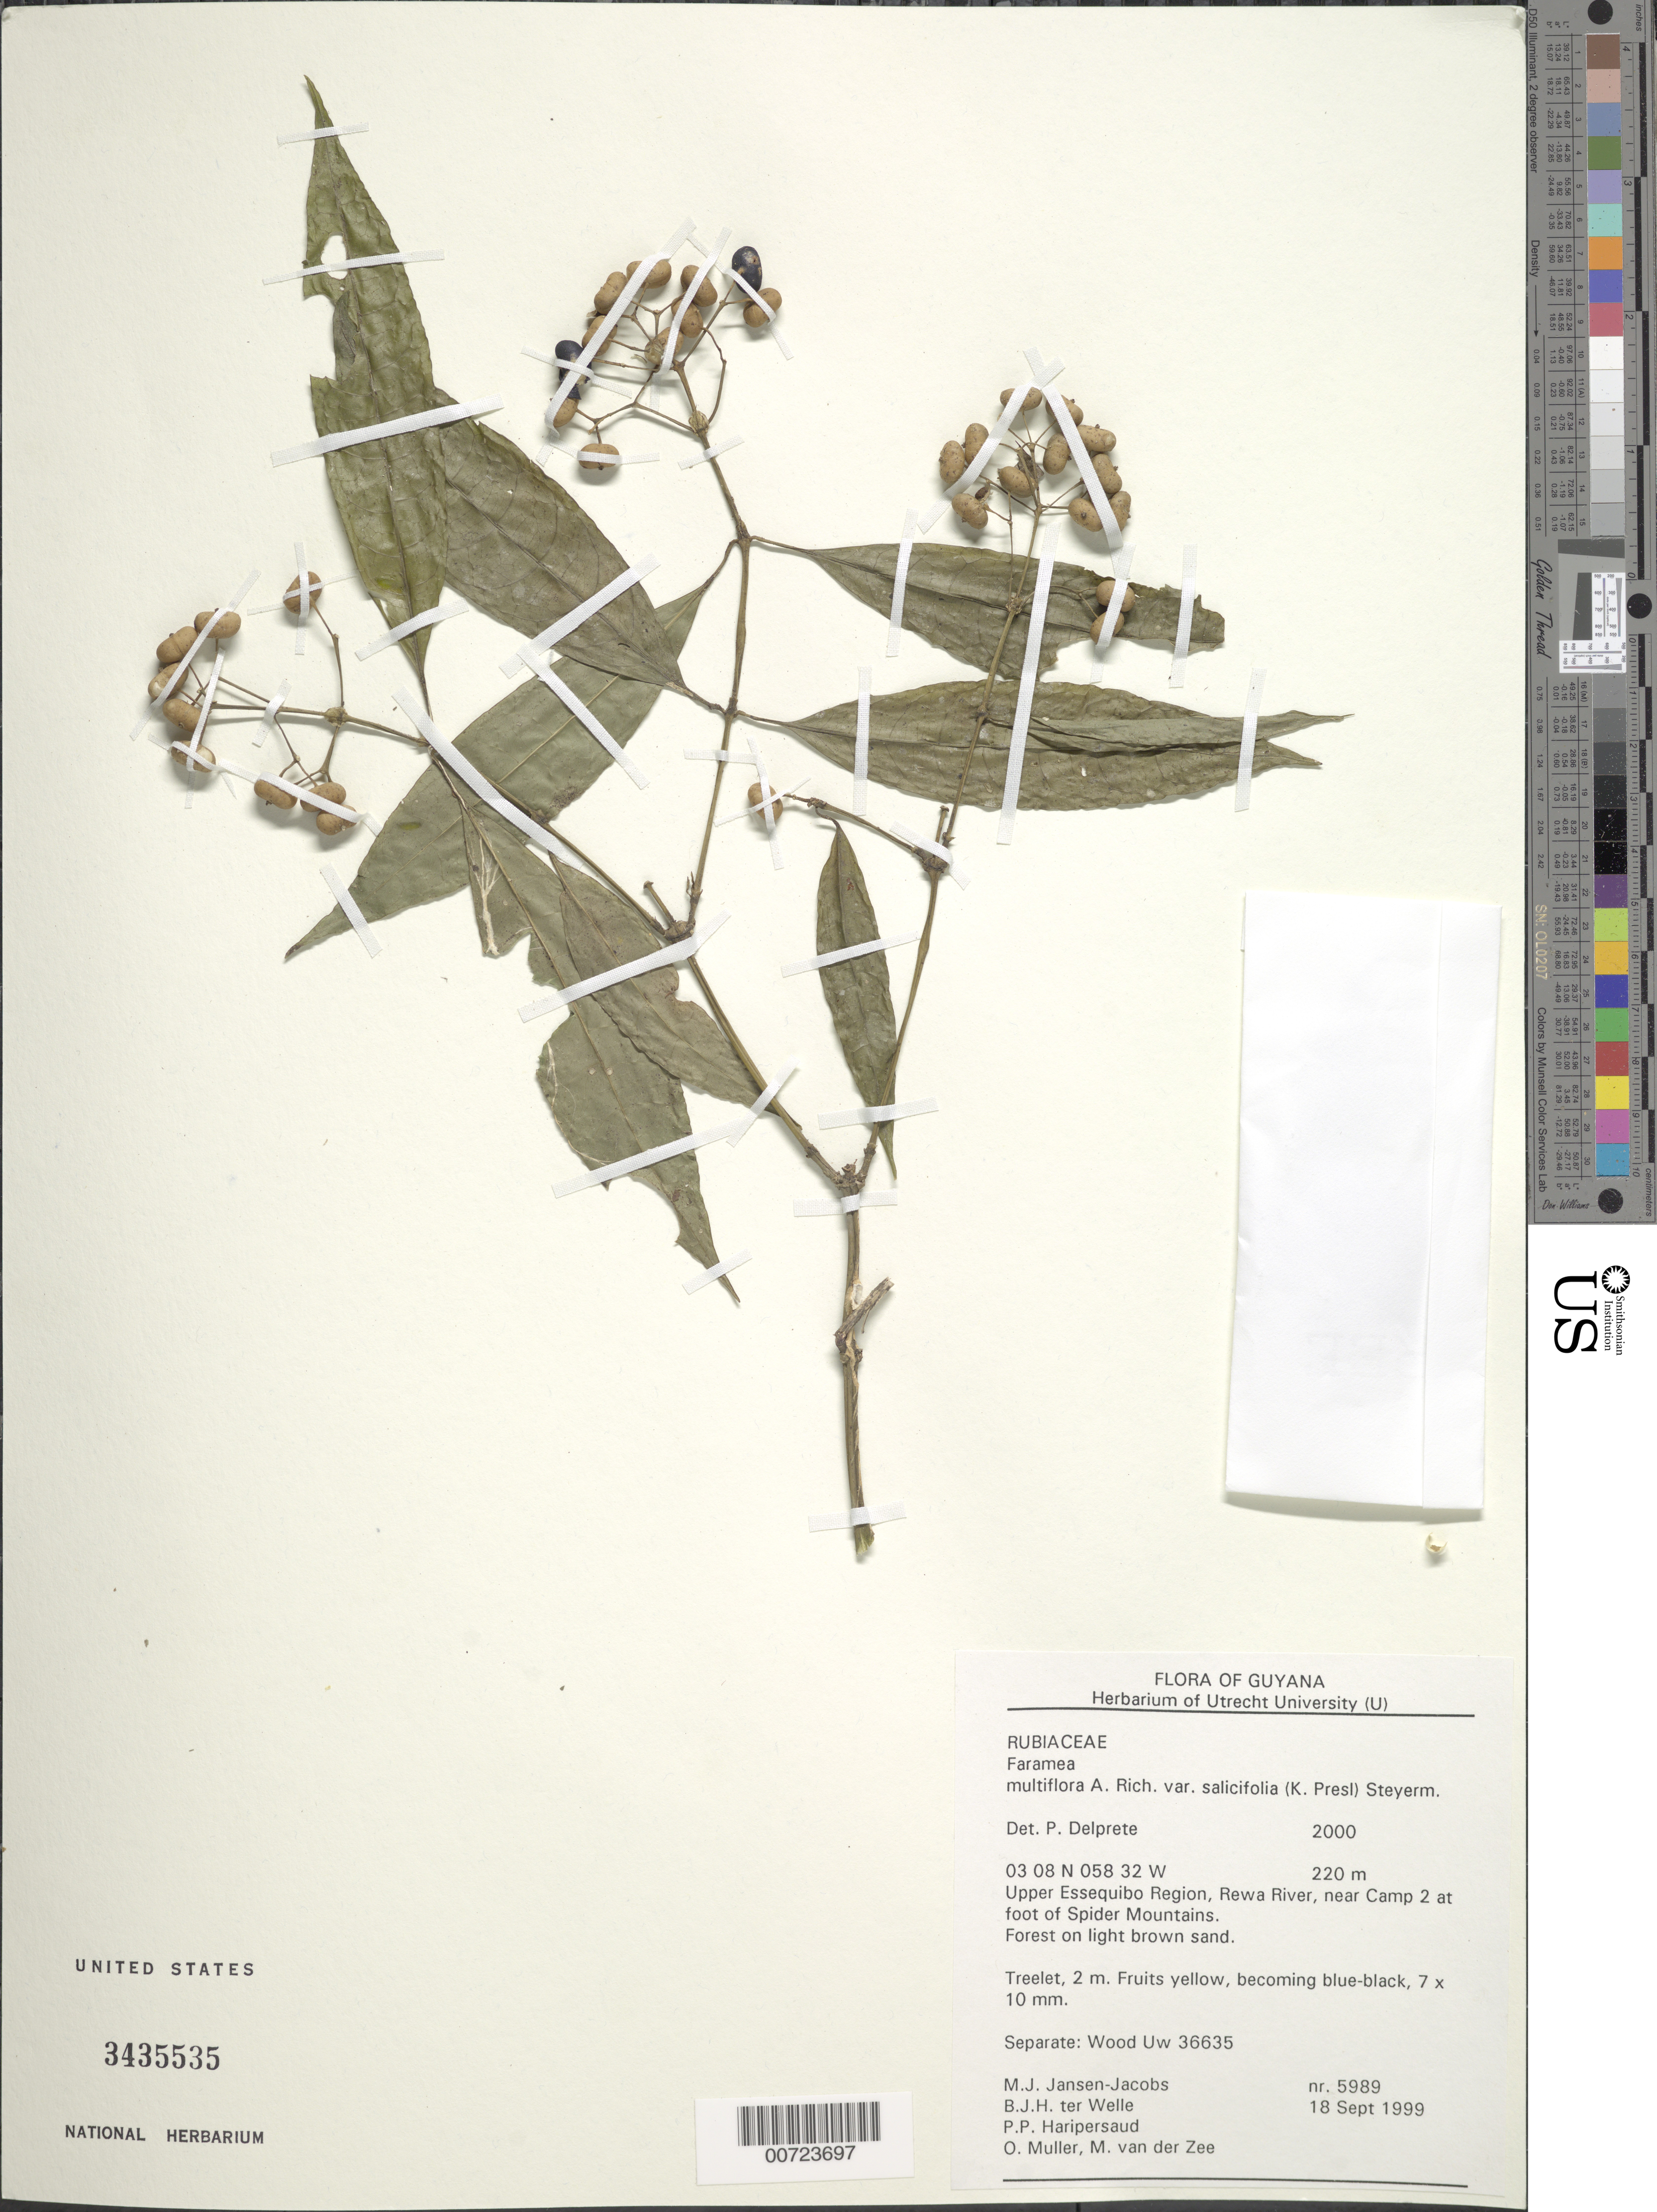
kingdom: Plantae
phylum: Tracheophyta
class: Magnoliopsida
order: Gentianales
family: Rubiaceae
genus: Faramea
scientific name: Faramea multiflora var. salicifolia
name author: (C. Presl) Steyerm.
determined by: Delprete, P. G., Herb. de Guyane Cay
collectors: M. J. Jansen-Jacobs, B. Welle, P. Haripersaud, O. Muller & M. van der Zee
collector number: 5989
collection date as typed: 18-Sep-99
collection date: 1999-09-18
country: Guyana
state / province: U. Takutu-U. Essequibo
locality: Rewa River, at foot of Spider Mts., near camp 2, Upper Essequibo Region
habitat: Forest on light brown sand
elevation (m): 220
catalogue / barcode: US 3435535